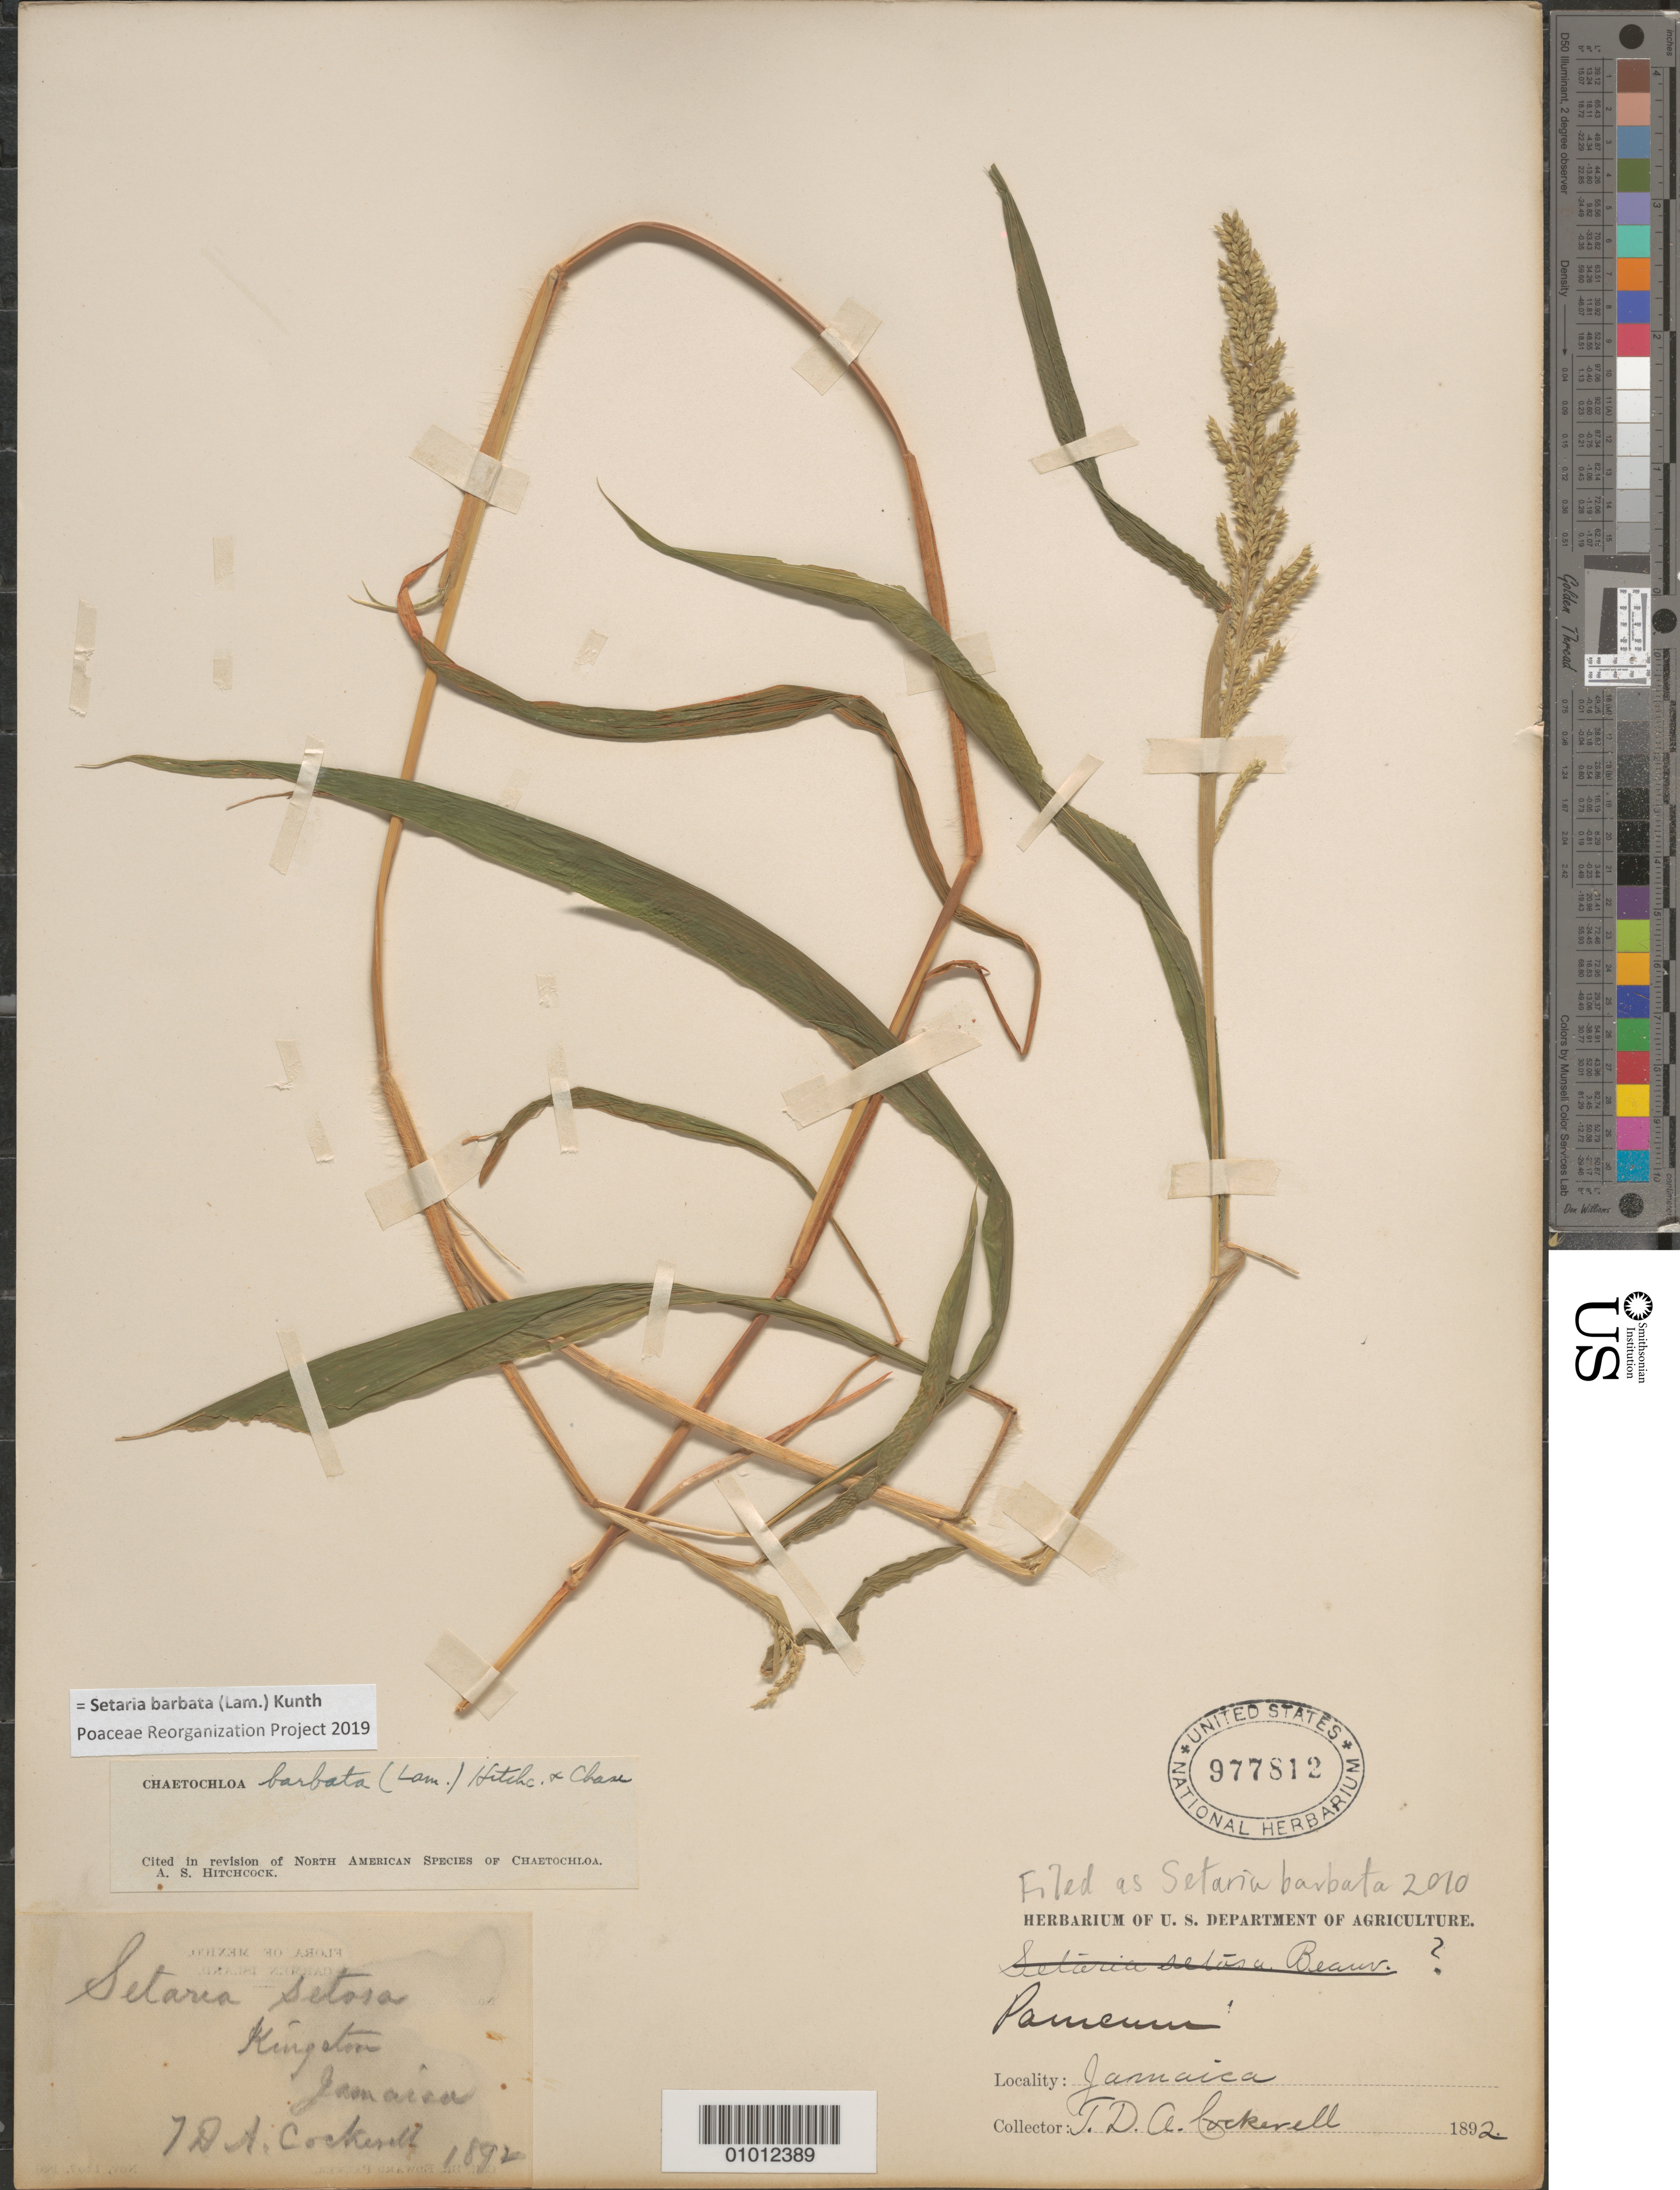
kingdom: Plantae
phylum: Tracheophyta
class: Liliopsida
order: Poales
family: Poaceae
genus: Setaria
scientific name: Setaria barbata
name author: (Lam.) Kunth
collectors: T. Cockerell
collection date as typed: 1892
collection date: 1892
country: Jamaica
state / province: Kingston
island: Jamaica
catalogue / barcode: US 977812